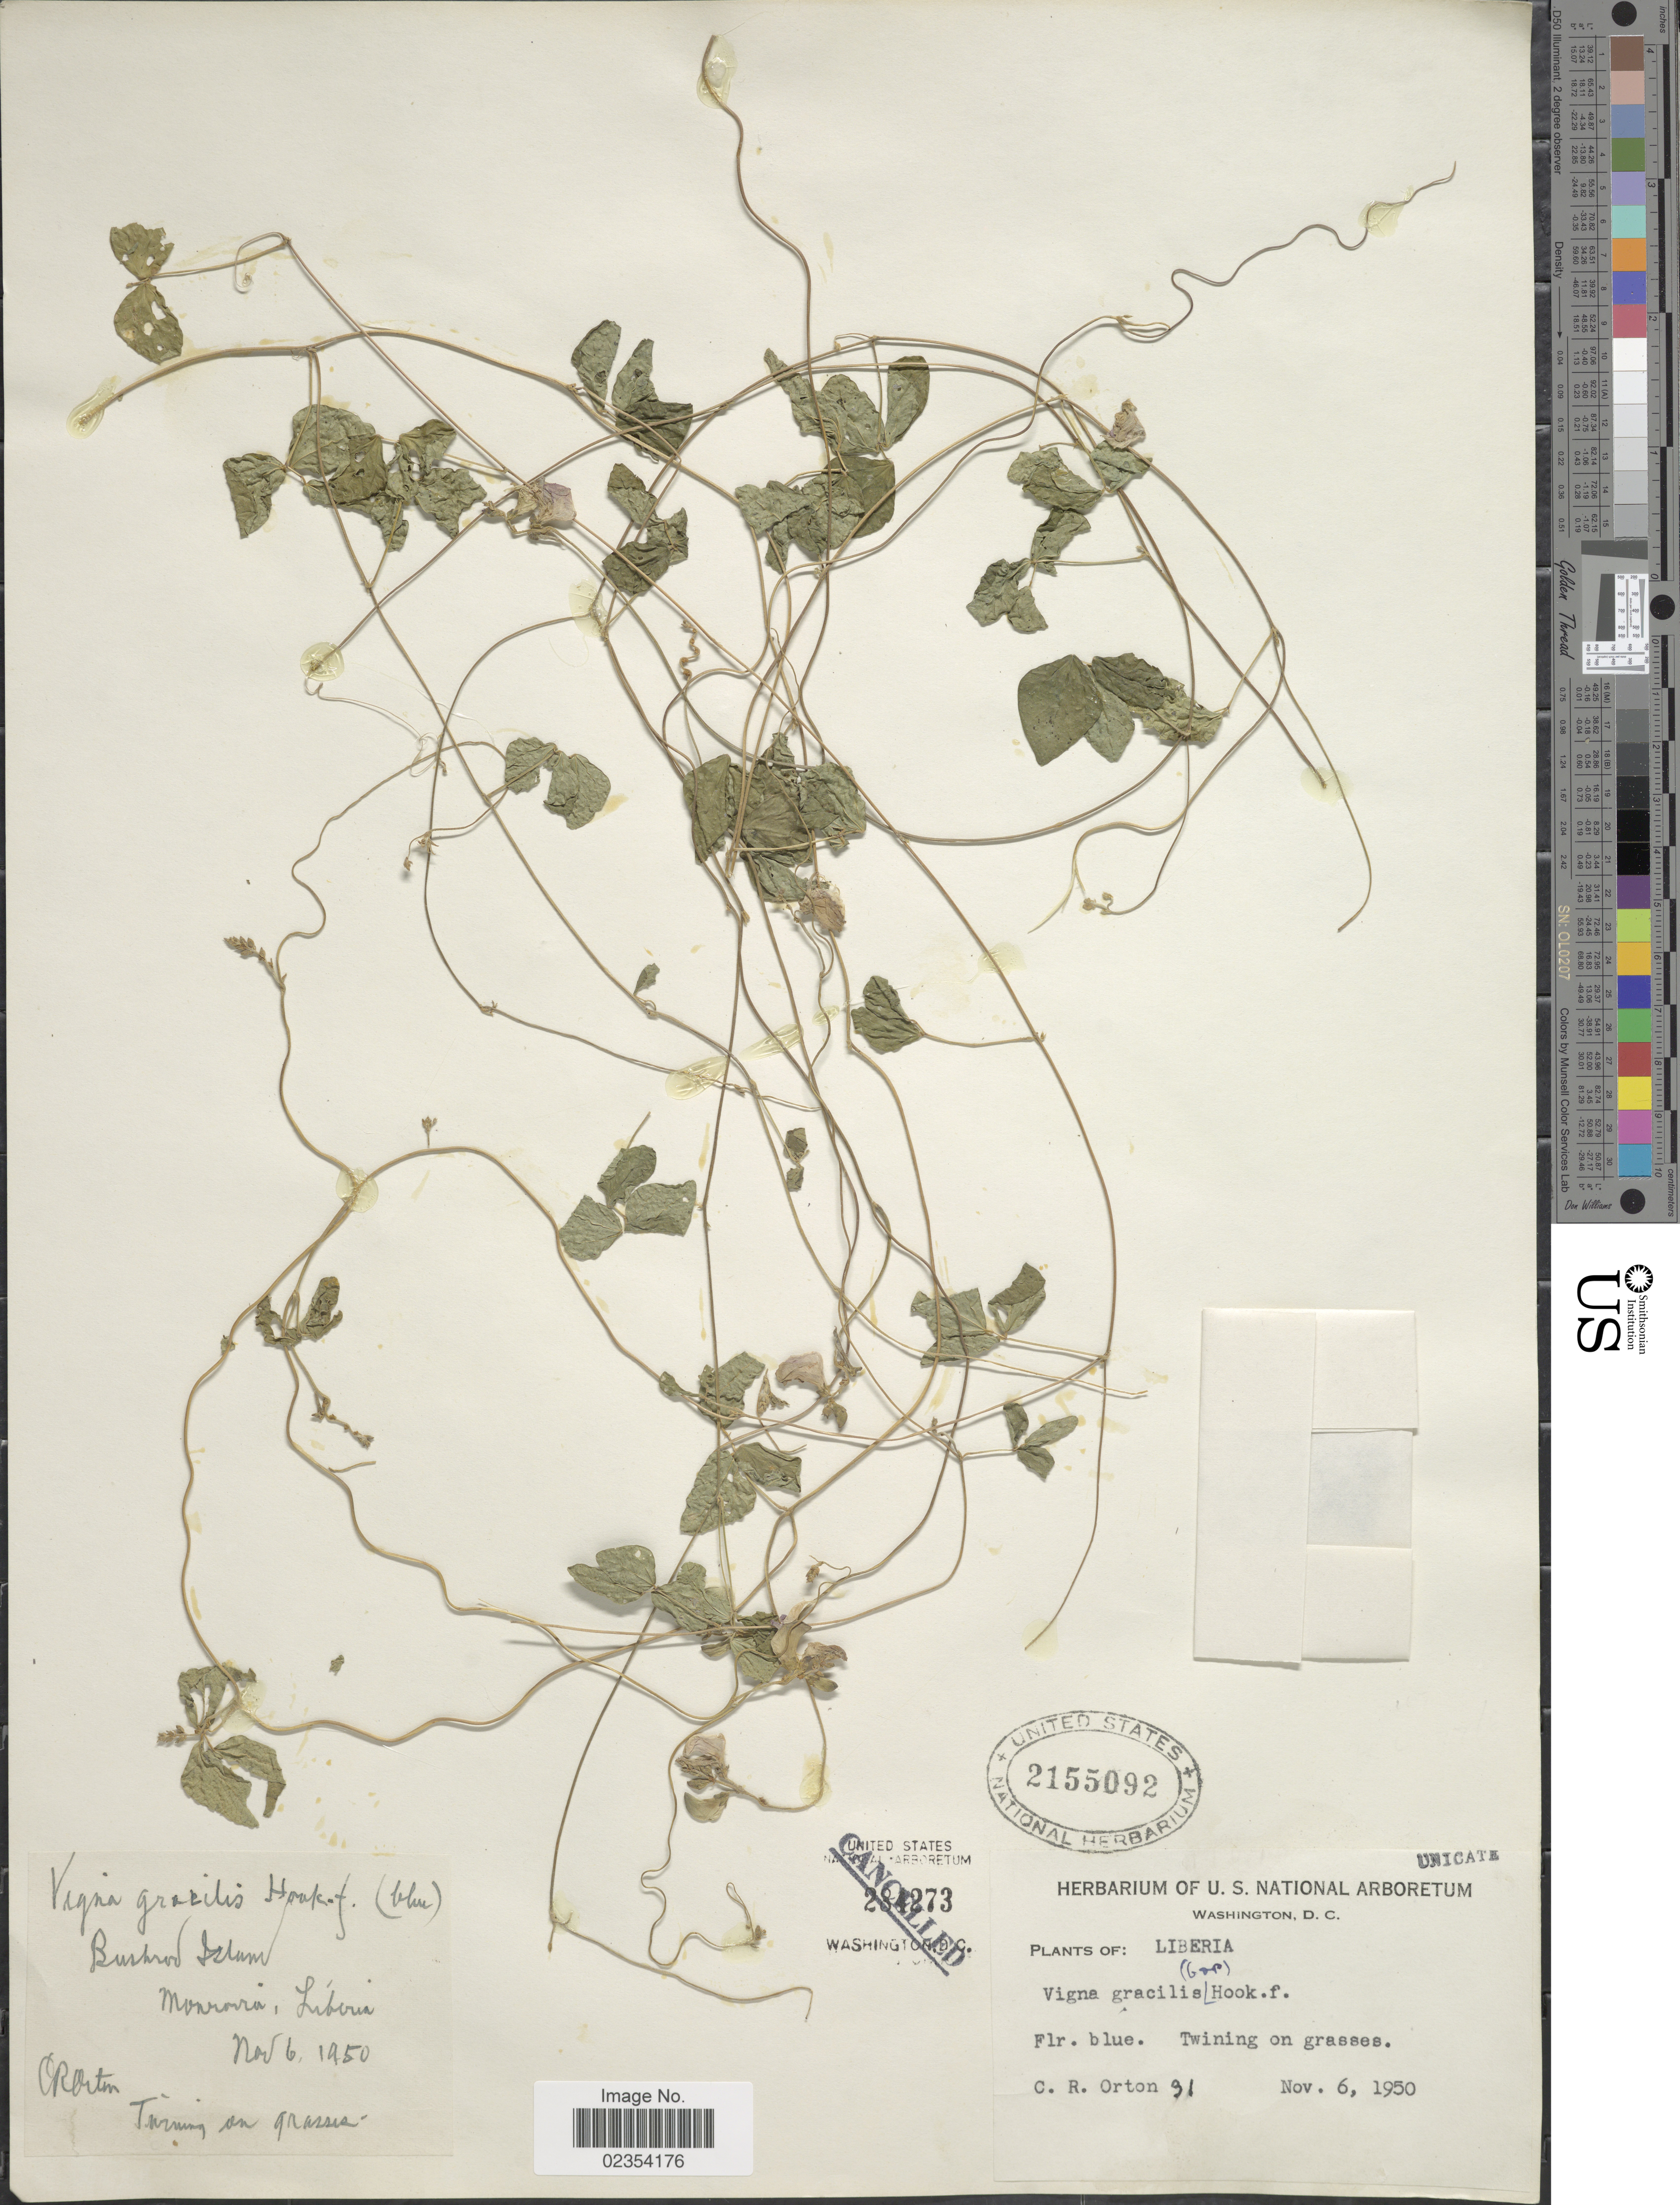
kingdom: Plantae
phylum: Tracheophyta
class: Magnoliopsida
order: Fabales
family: Fabaceae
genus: Vigna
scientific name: Vigna gracilis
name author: (Guill. & Perr.) Hook. f.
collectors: C. Orton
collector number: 31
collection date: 1950-11-06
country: Liberia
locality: Bushrod Island, Monrovia.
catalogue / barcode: US 2155092